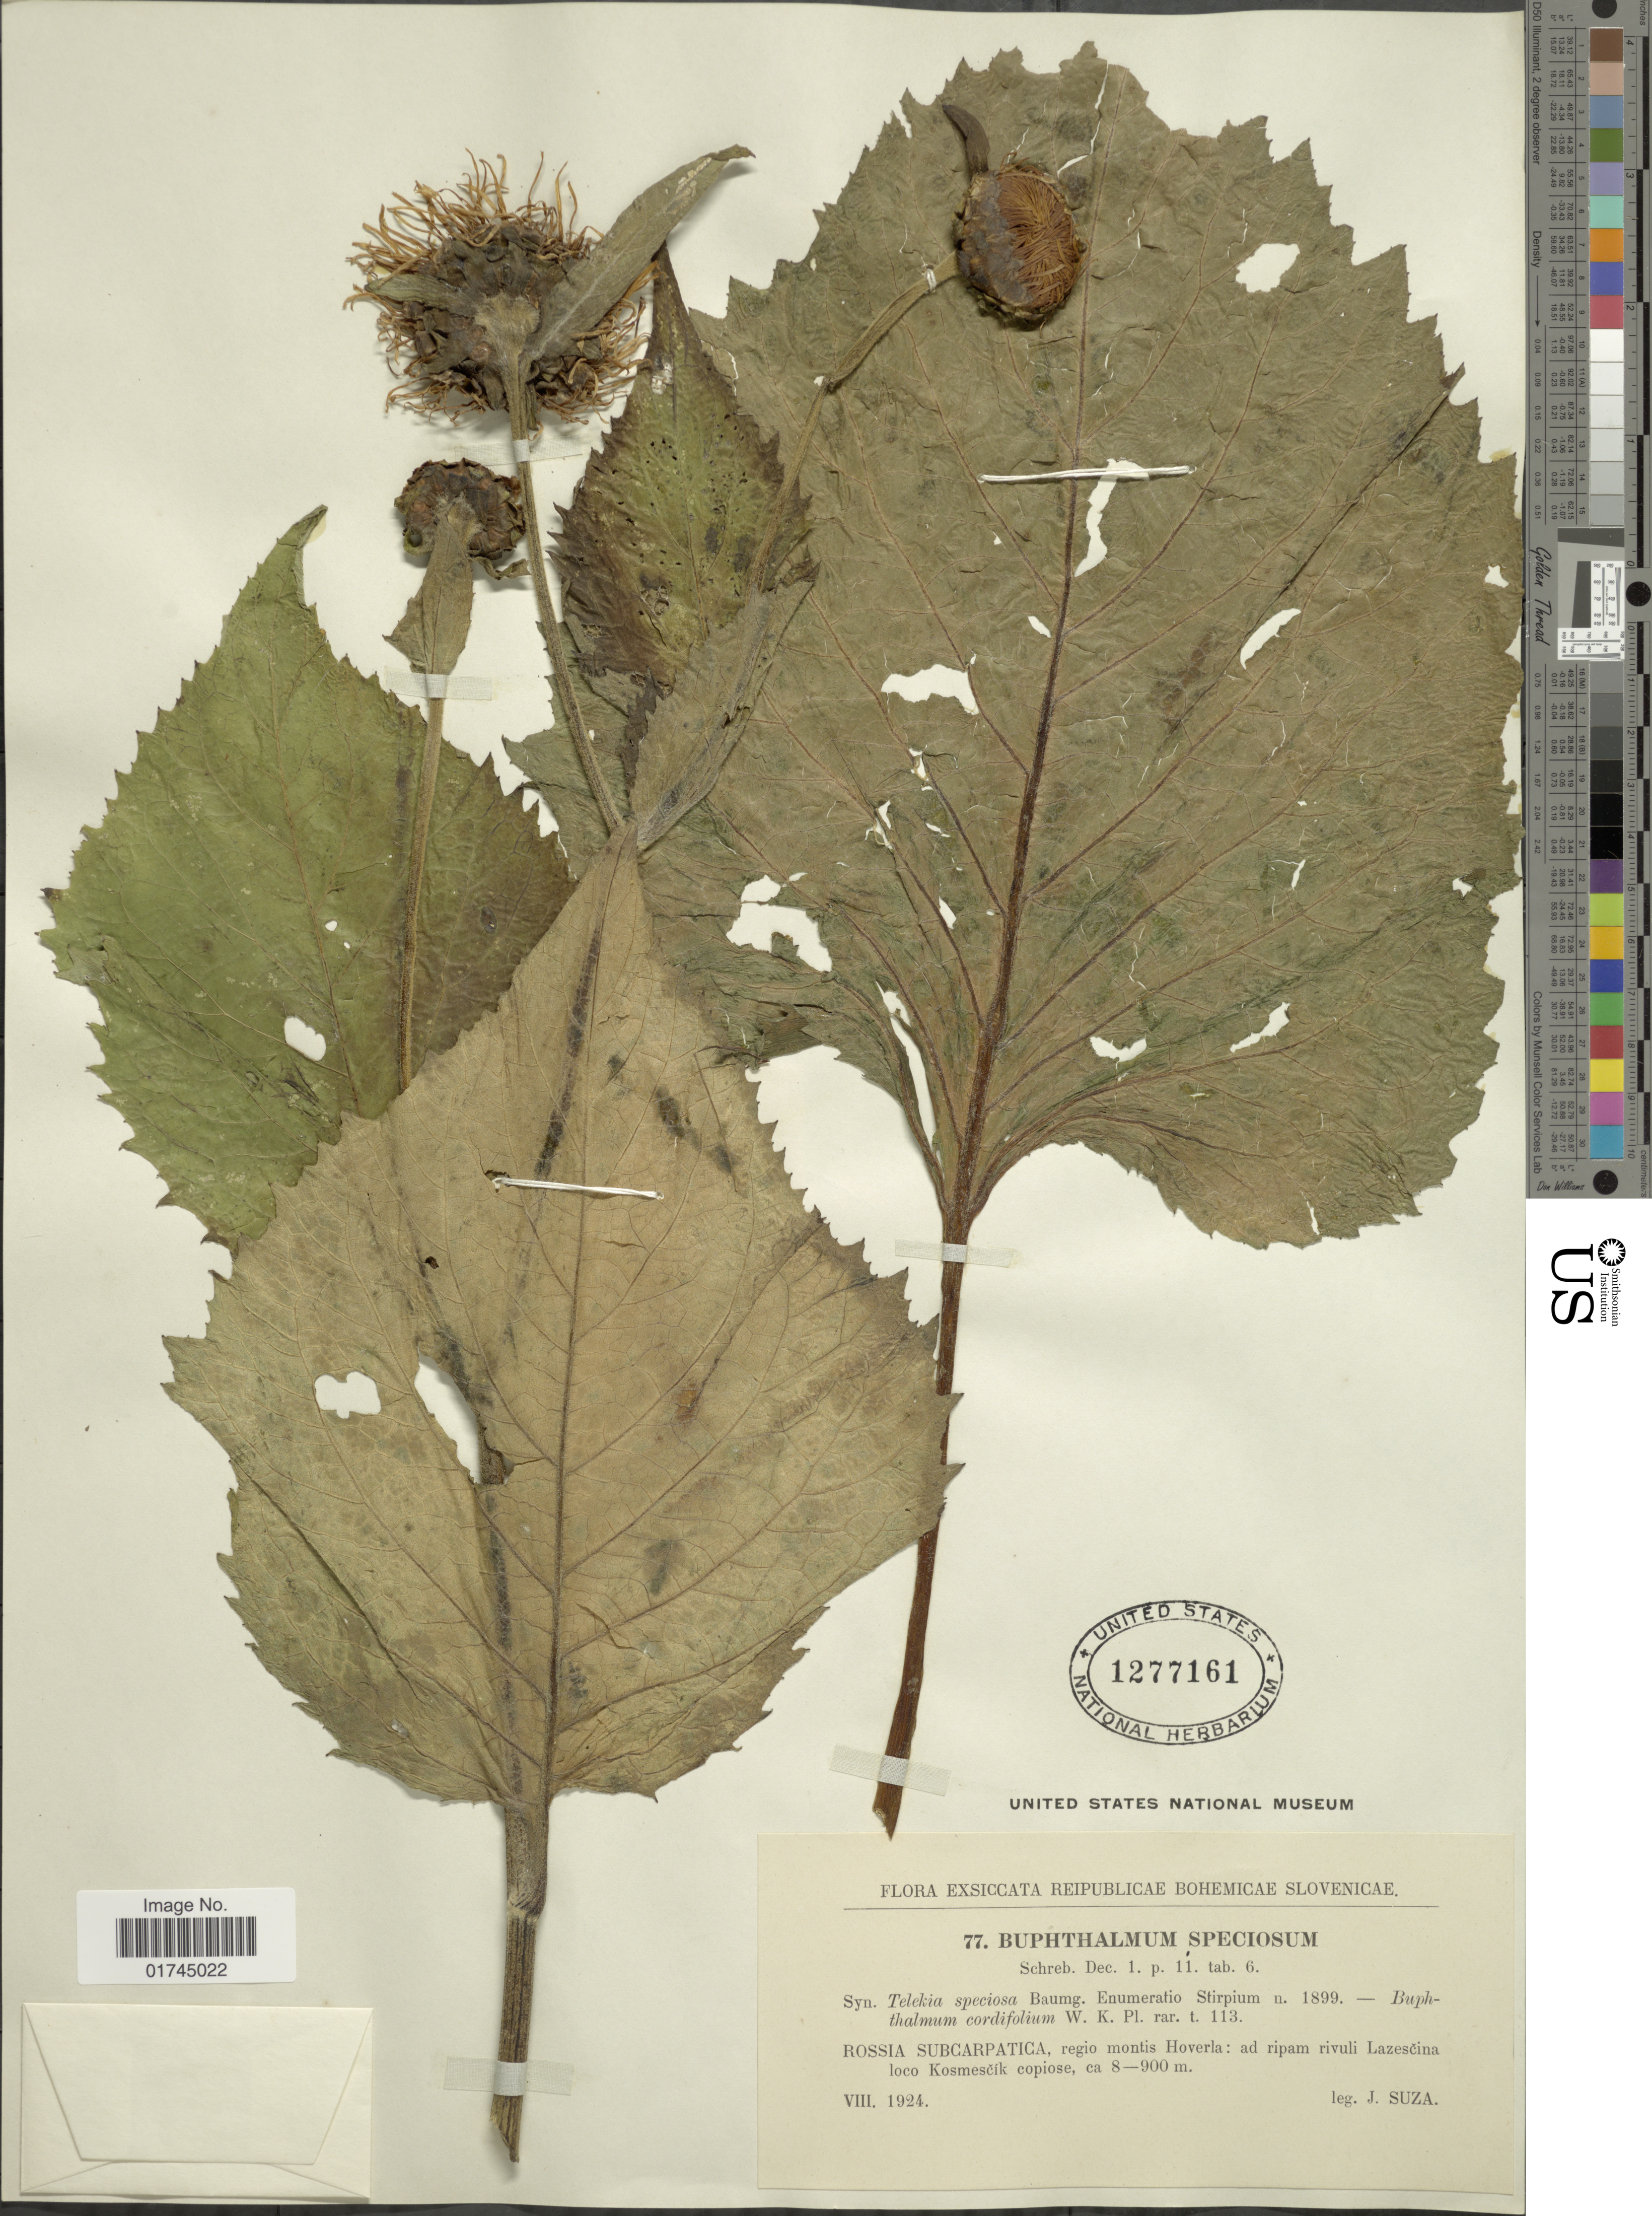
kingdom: Plantae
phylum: Tracheophyta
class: Magnoliopsida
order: Asterales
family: Asteraceae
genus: Buphthalmum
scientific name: Buphthalmum speciosum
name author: Schreb.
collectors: J. Suza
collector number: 77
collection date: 1924-08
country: Ukraine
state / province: Zakarpattya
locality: Rossia Subcarpatica, regio montis Hoverla: ad ripam rivuli Lazescina loco Kosmescik.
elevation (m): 800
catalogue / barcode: US 1277161